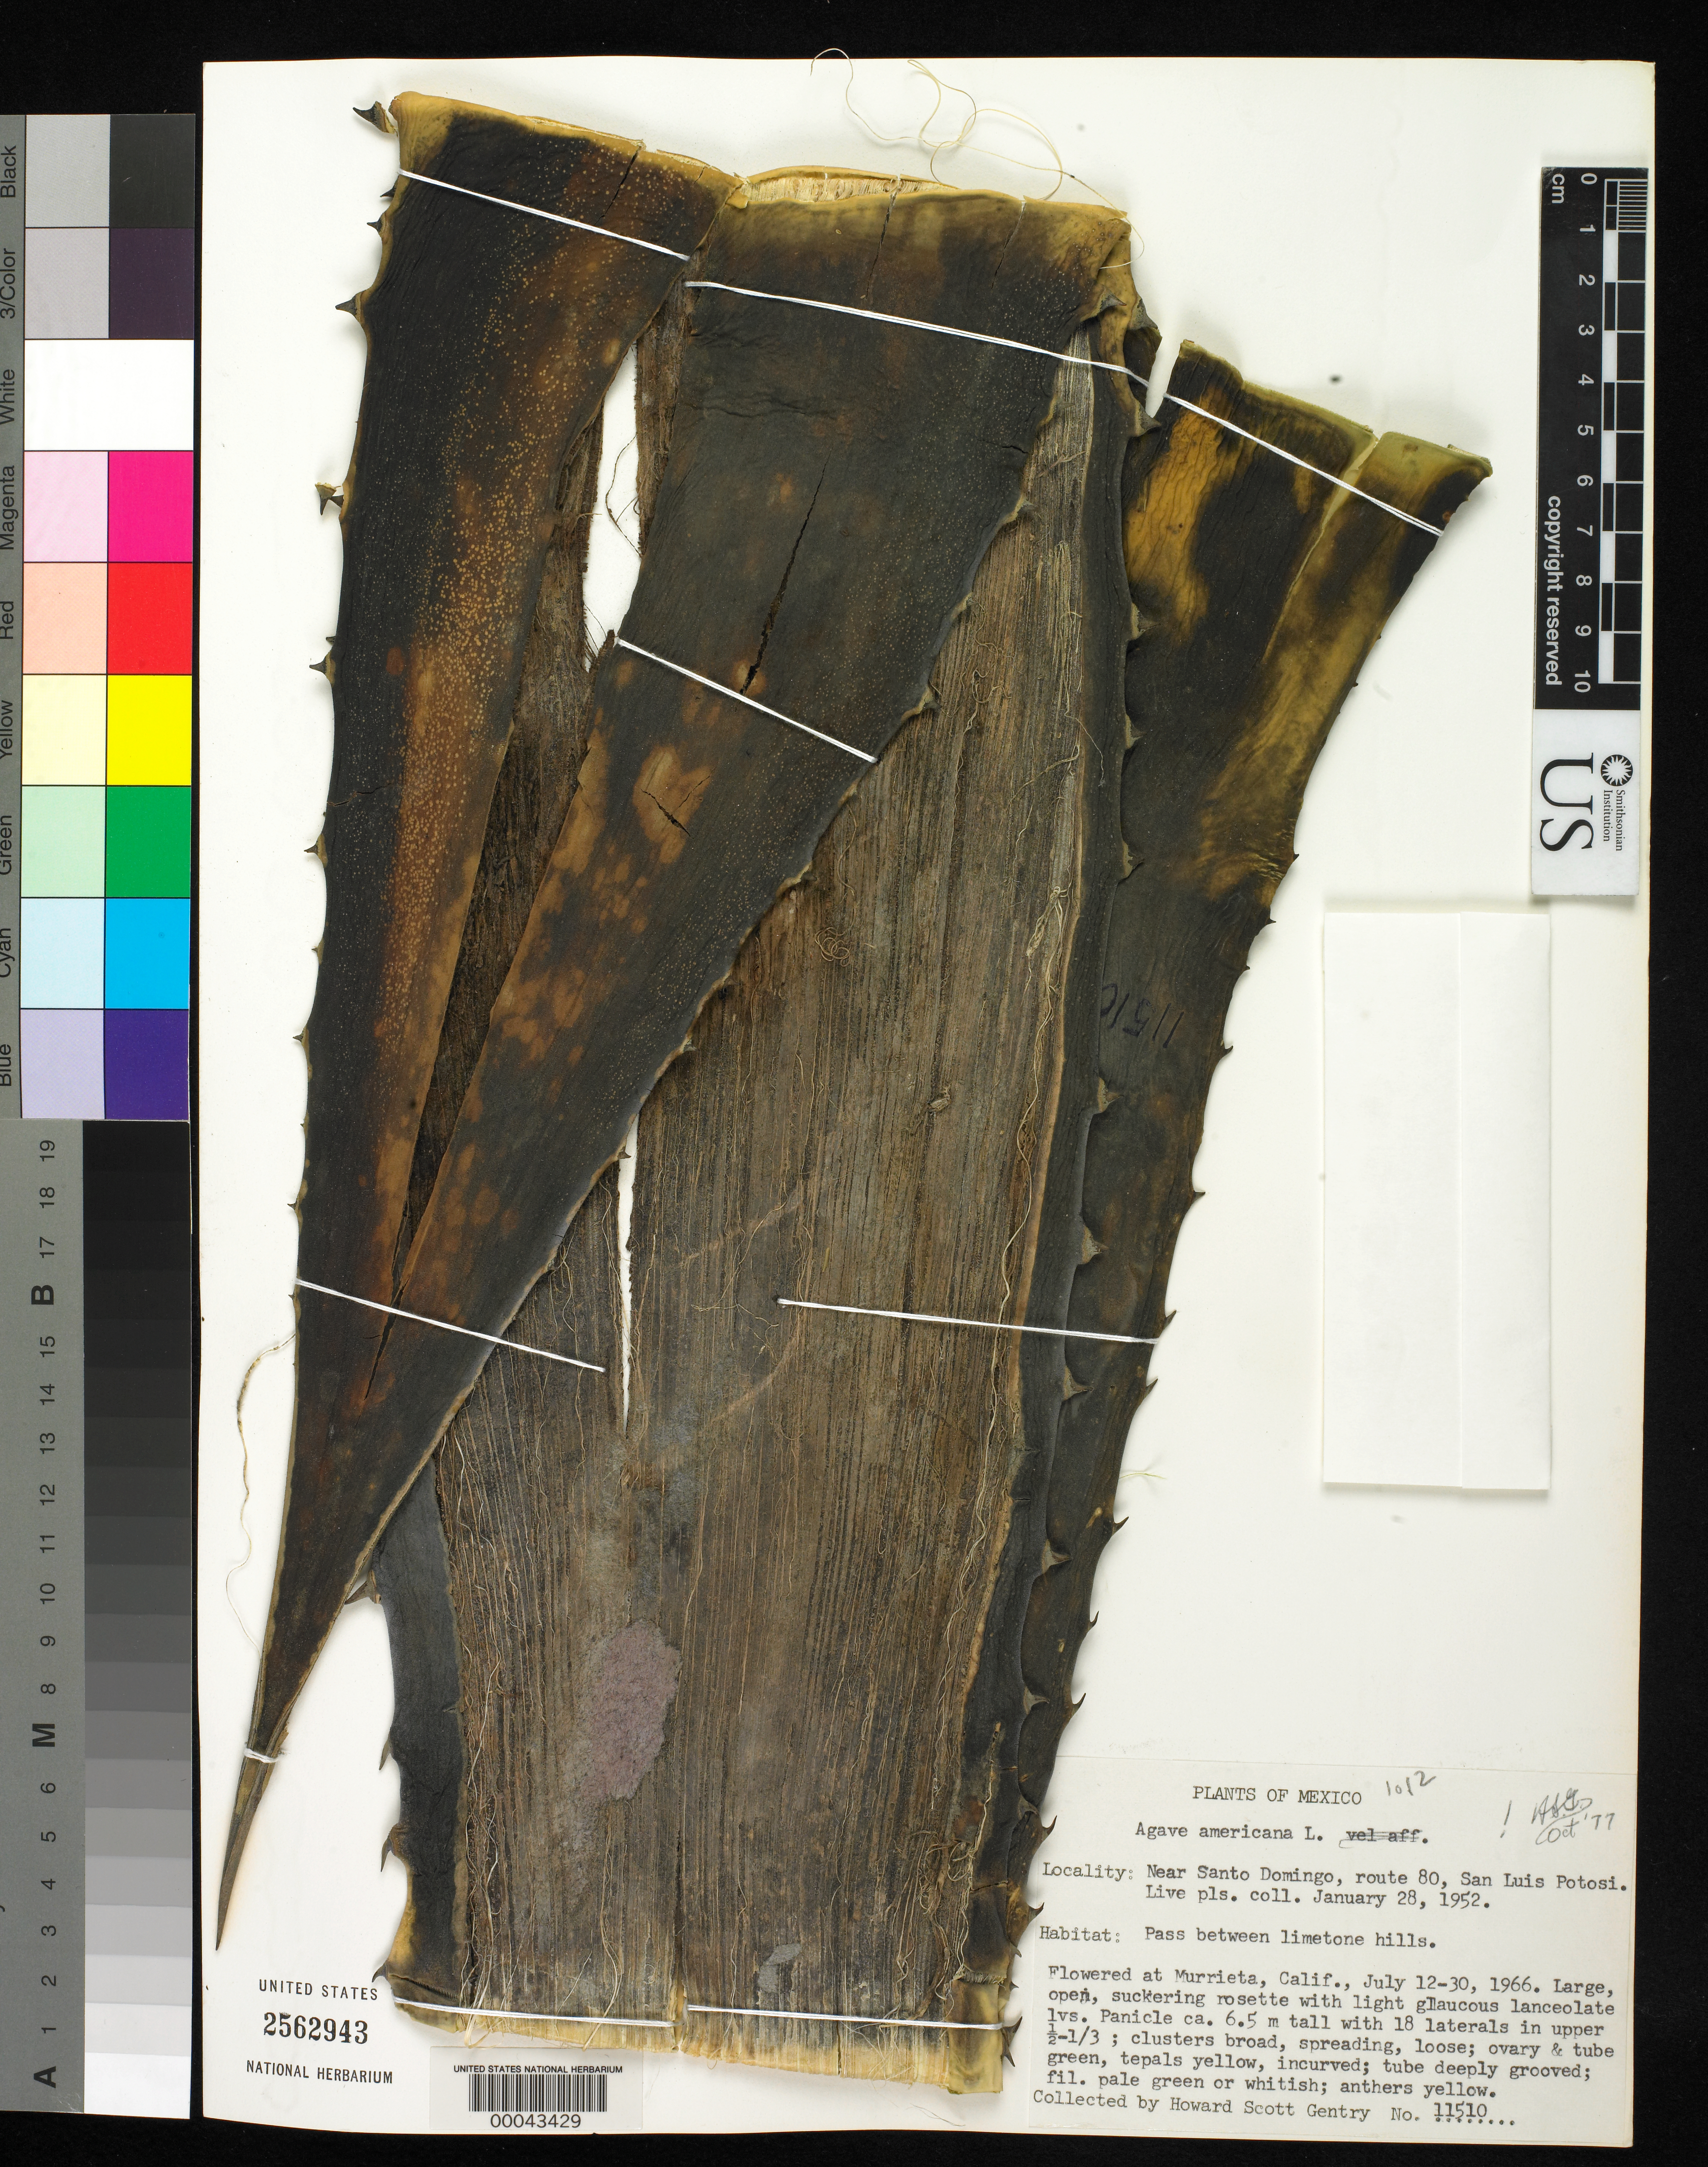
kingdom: Plantae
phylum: Tracheophyta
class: Liliopsida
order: Asparagales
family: Asparagaceae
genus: Agave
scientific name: Agave americana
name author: L.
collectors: H. S. Gentry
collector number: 11510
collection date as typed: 28 Jan 1952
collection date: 1952-01-28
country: Mexico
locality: Near Santo Domingo, route 80, San Luis Potosi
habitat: Pass between limestone hills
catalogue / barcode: US 2562943